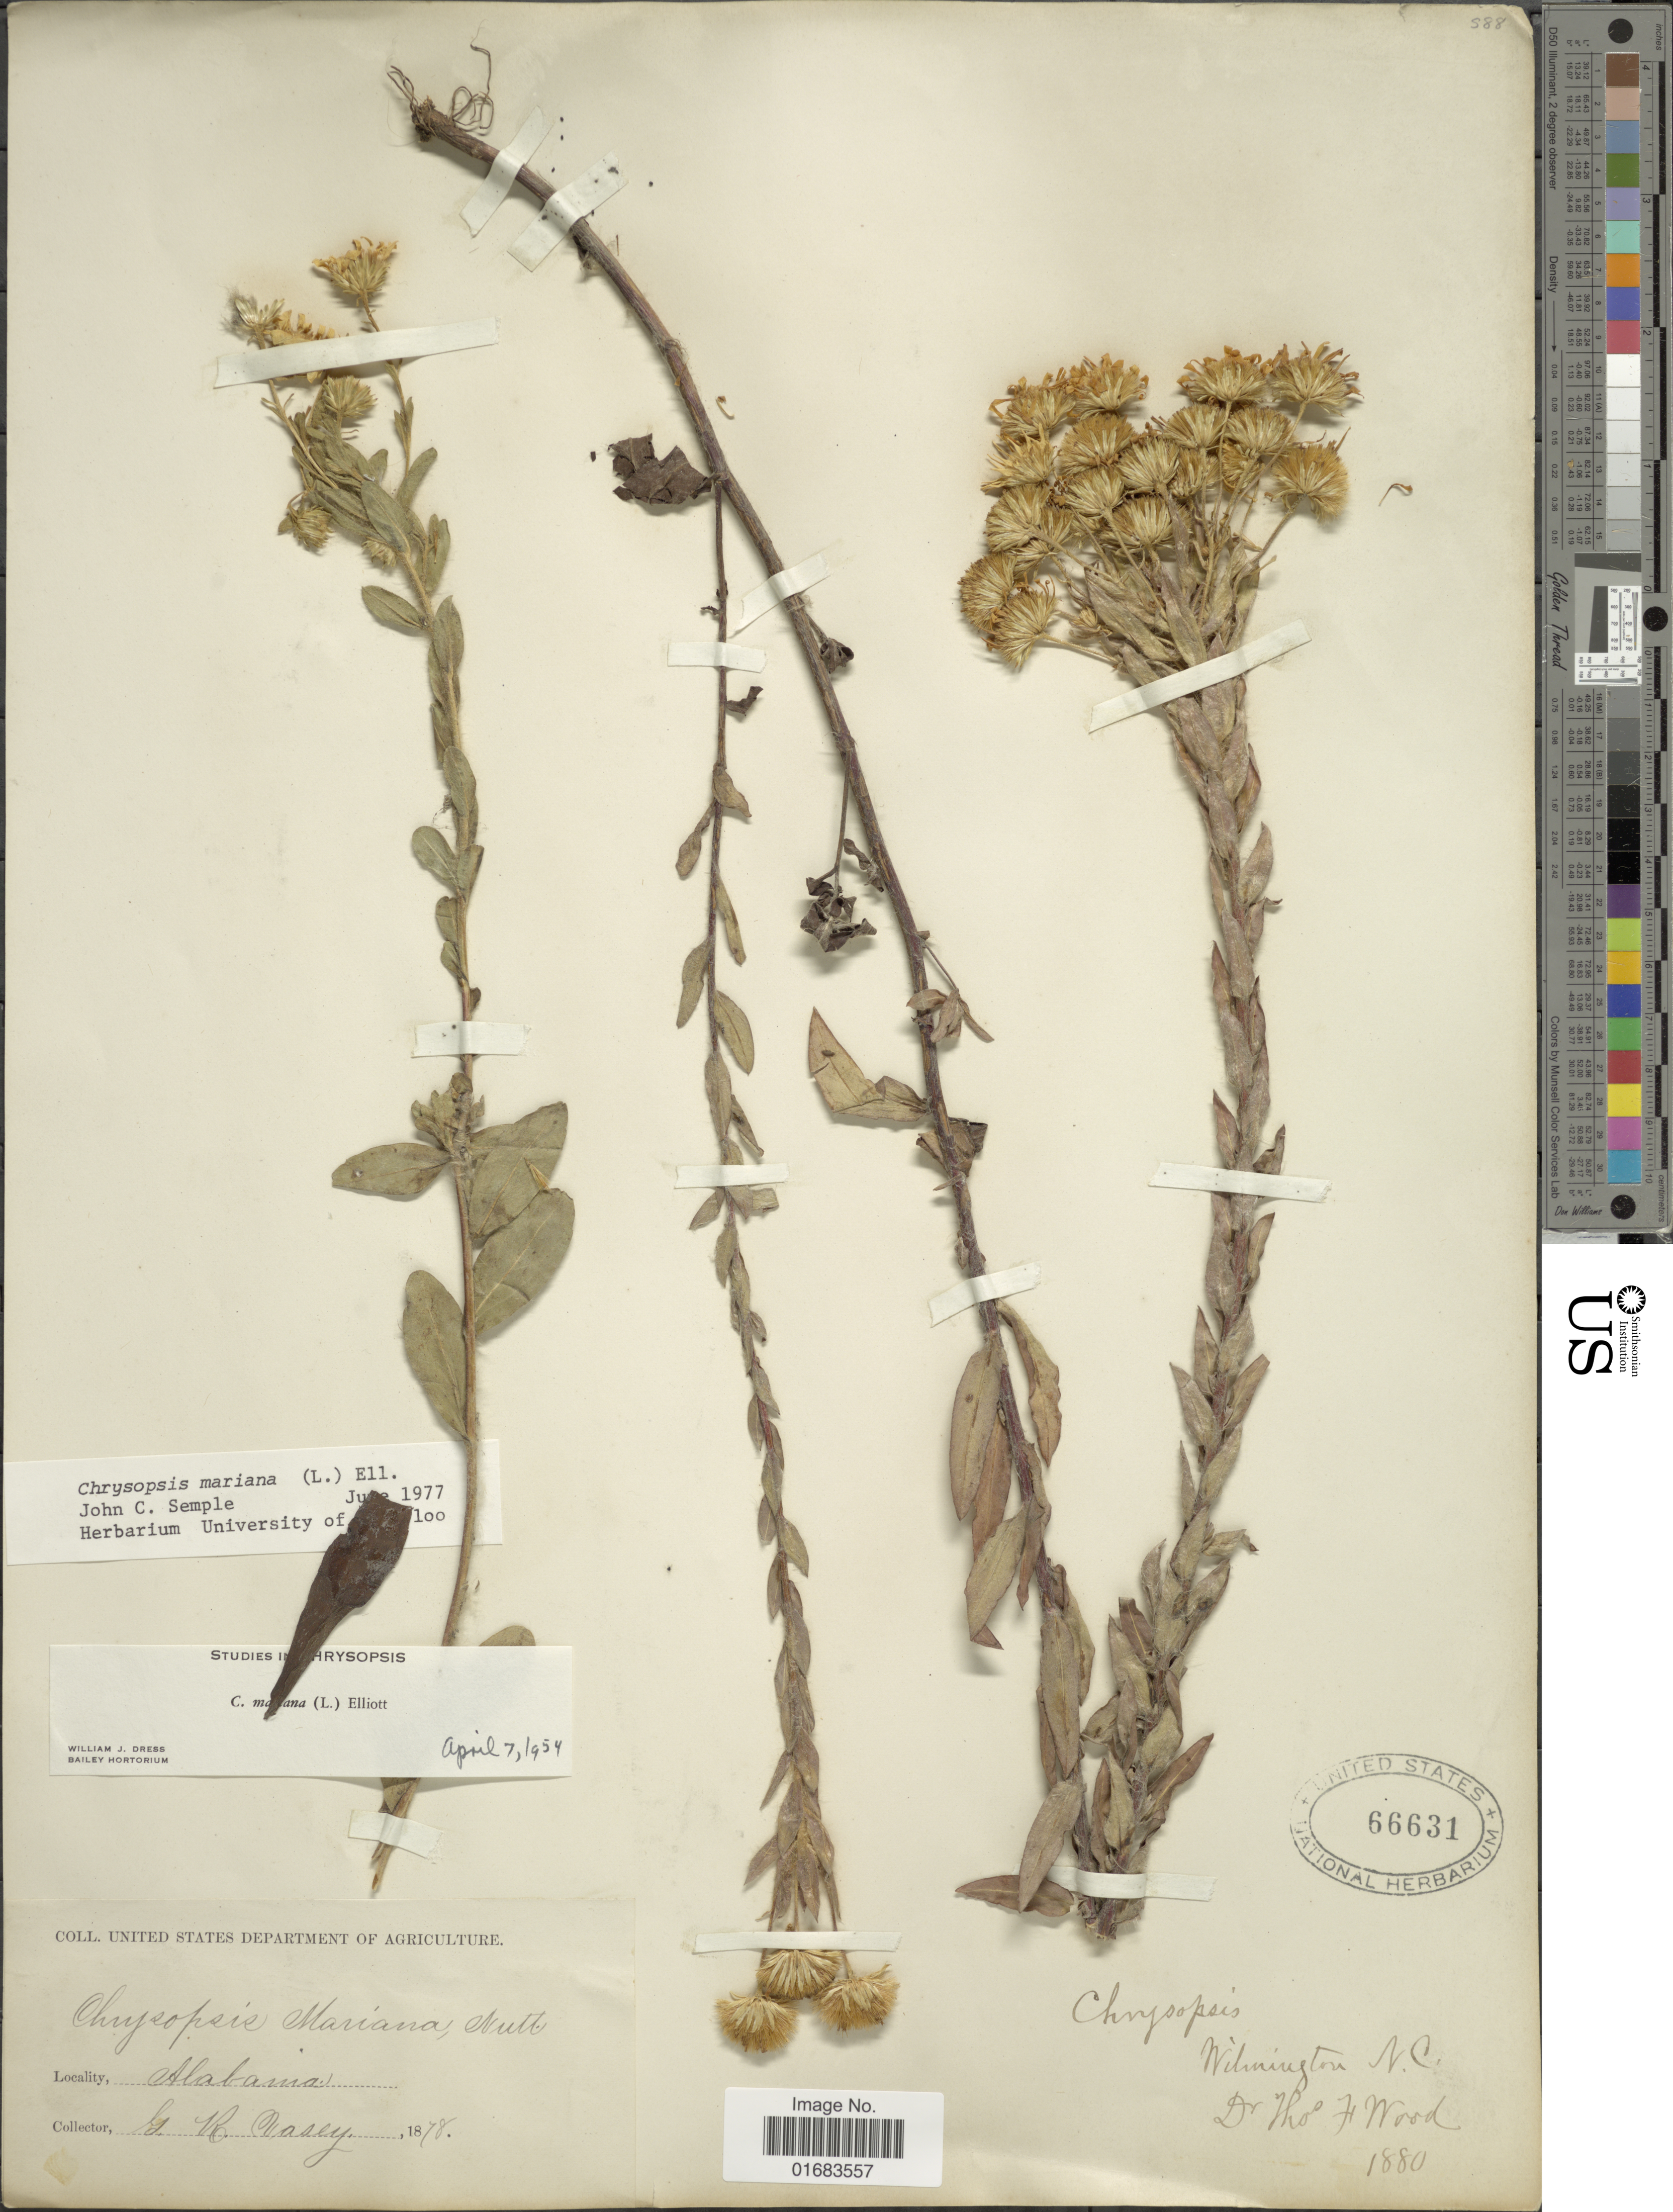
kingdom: Plantae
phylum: Tracheophyta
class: Magnoliopsida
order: Asterales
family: Asteraceae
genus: Chrysopsis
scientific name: Chrysopsis mariana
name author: (L.) Elliott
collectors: T. F. Wood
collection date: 1880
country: United States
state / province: North Carolina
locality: Wilmington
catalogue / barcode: US 66631-2